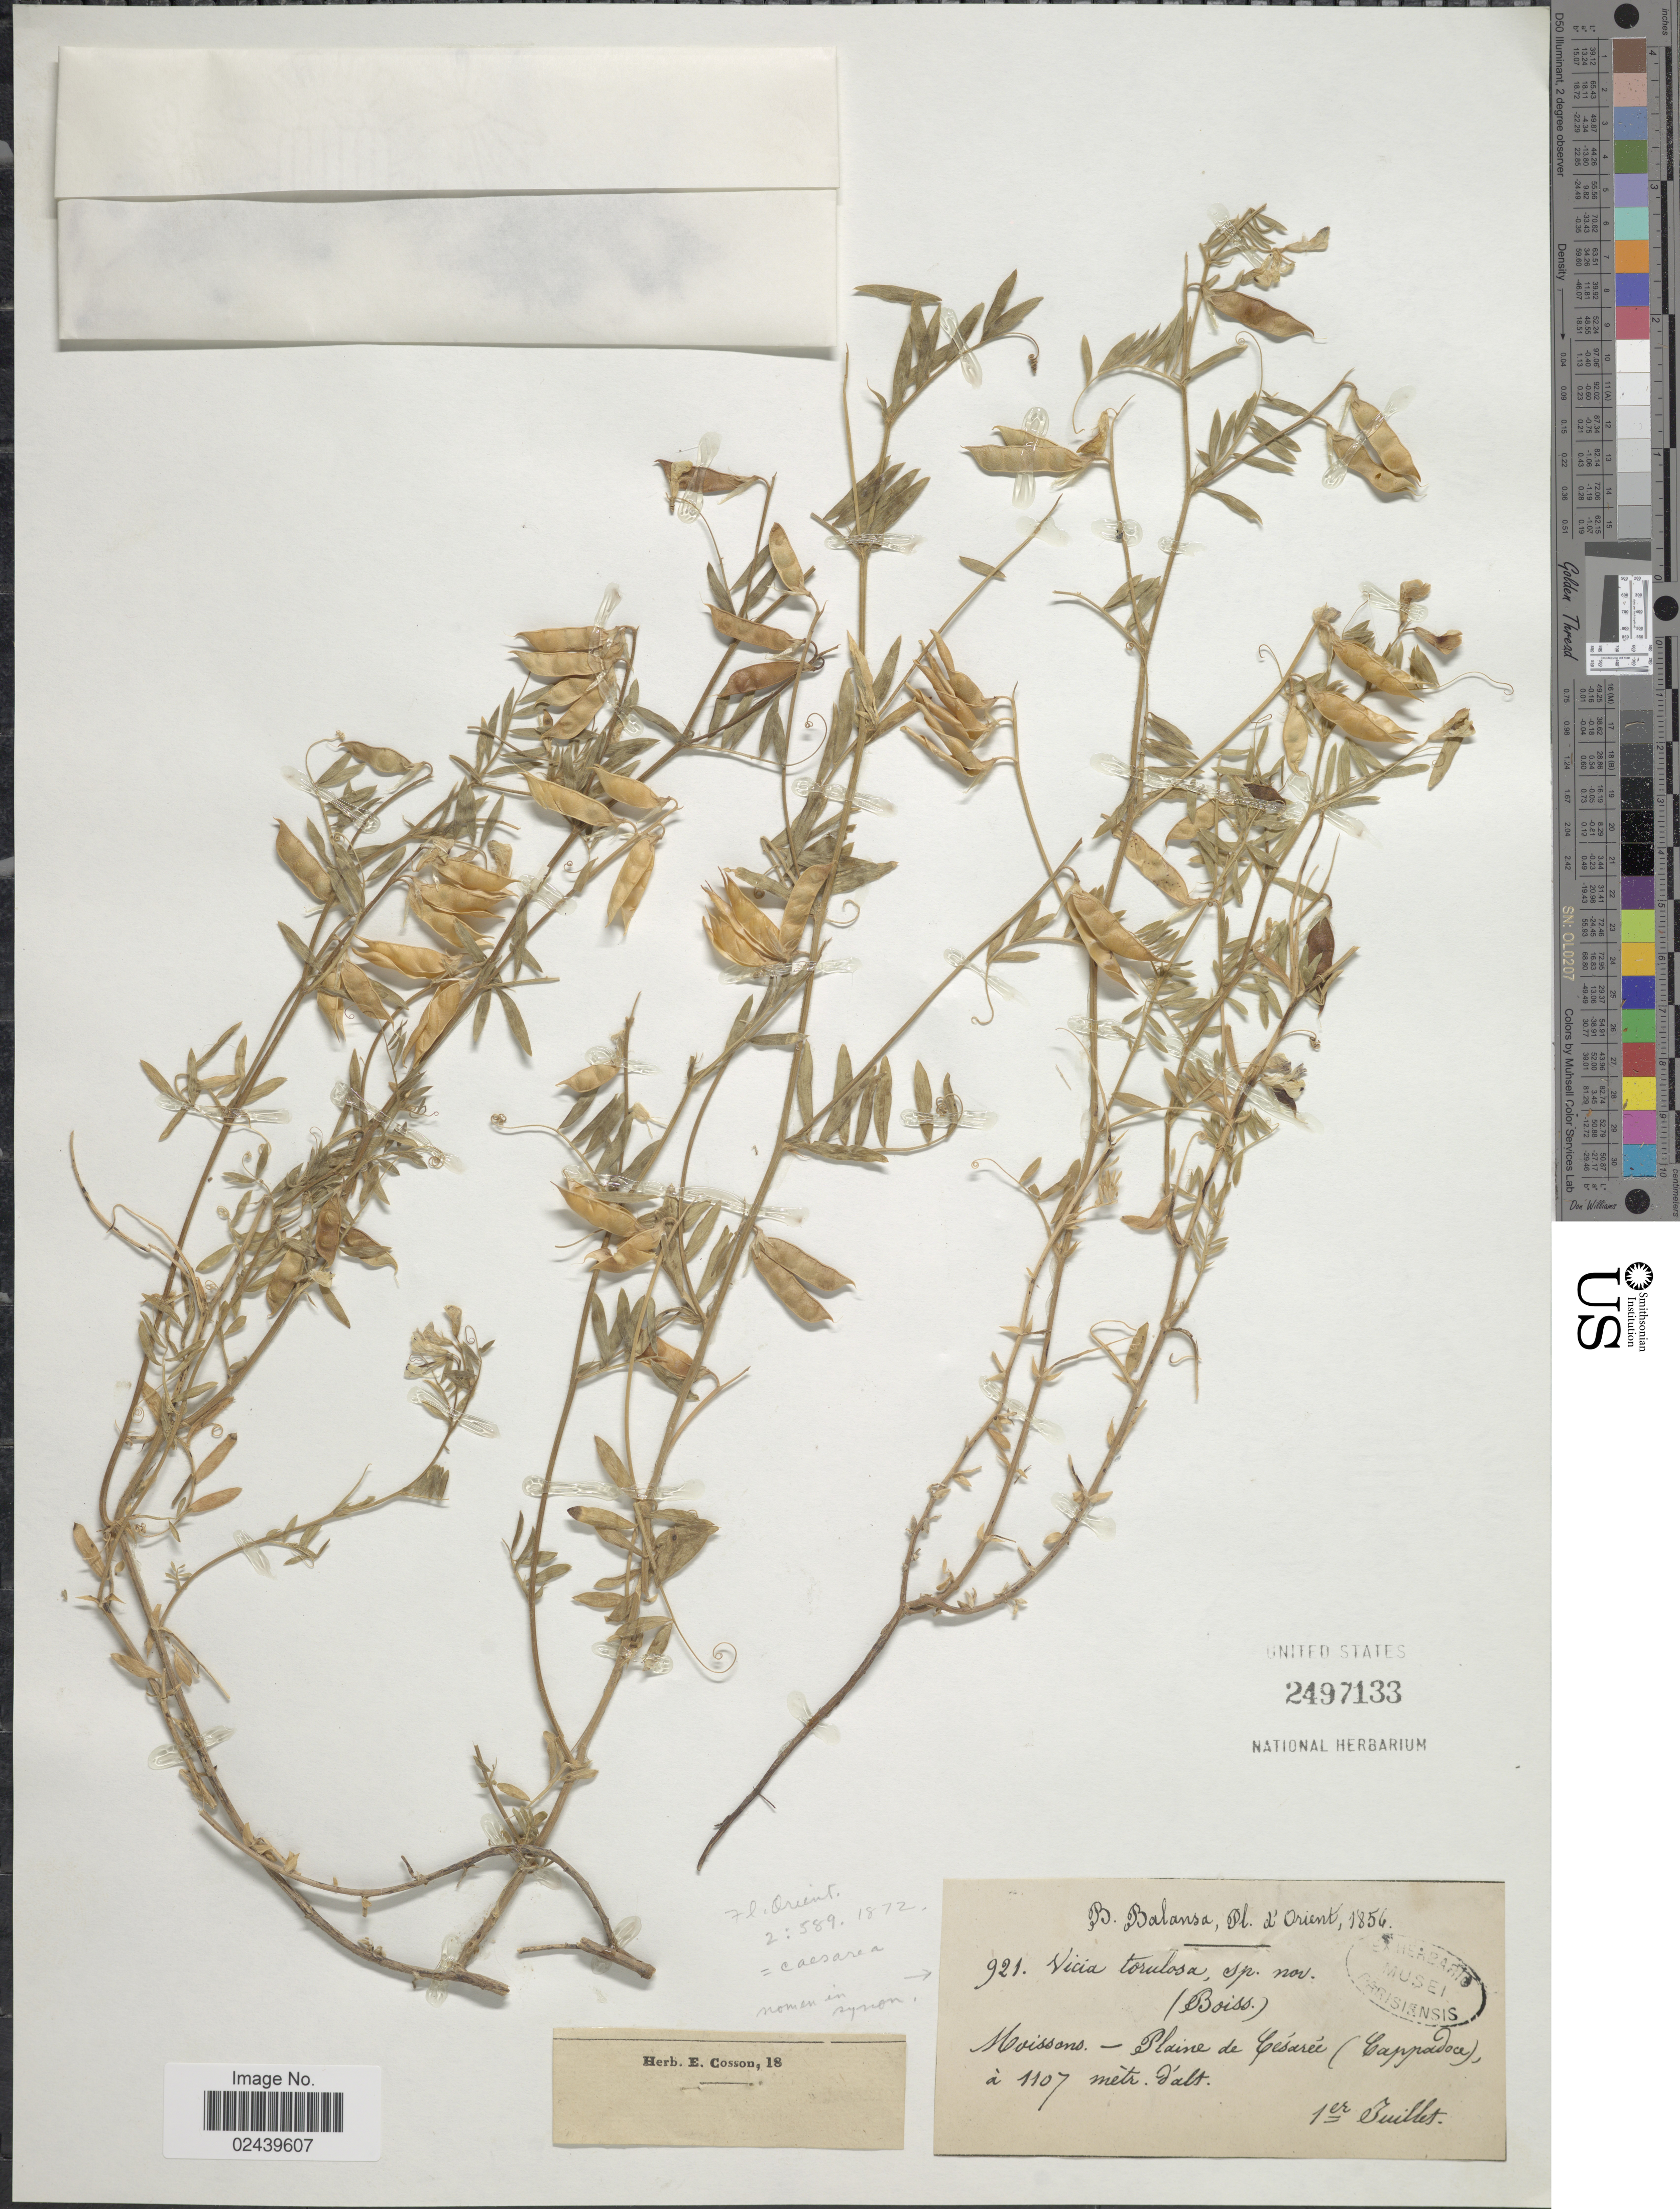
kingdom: Plantae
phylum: Tracheophyta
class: Magnoliopsida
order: Fabales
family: Fabaceae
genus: Vicia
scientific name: Vicia caesarea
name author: Boiss. & Balansa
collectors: B. Balansa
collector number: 921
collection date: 1856-07-01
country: Turkey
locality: D'Orient. Moissons - Césarée (Cappadoce)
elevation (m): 1107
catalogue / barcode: US 2497133